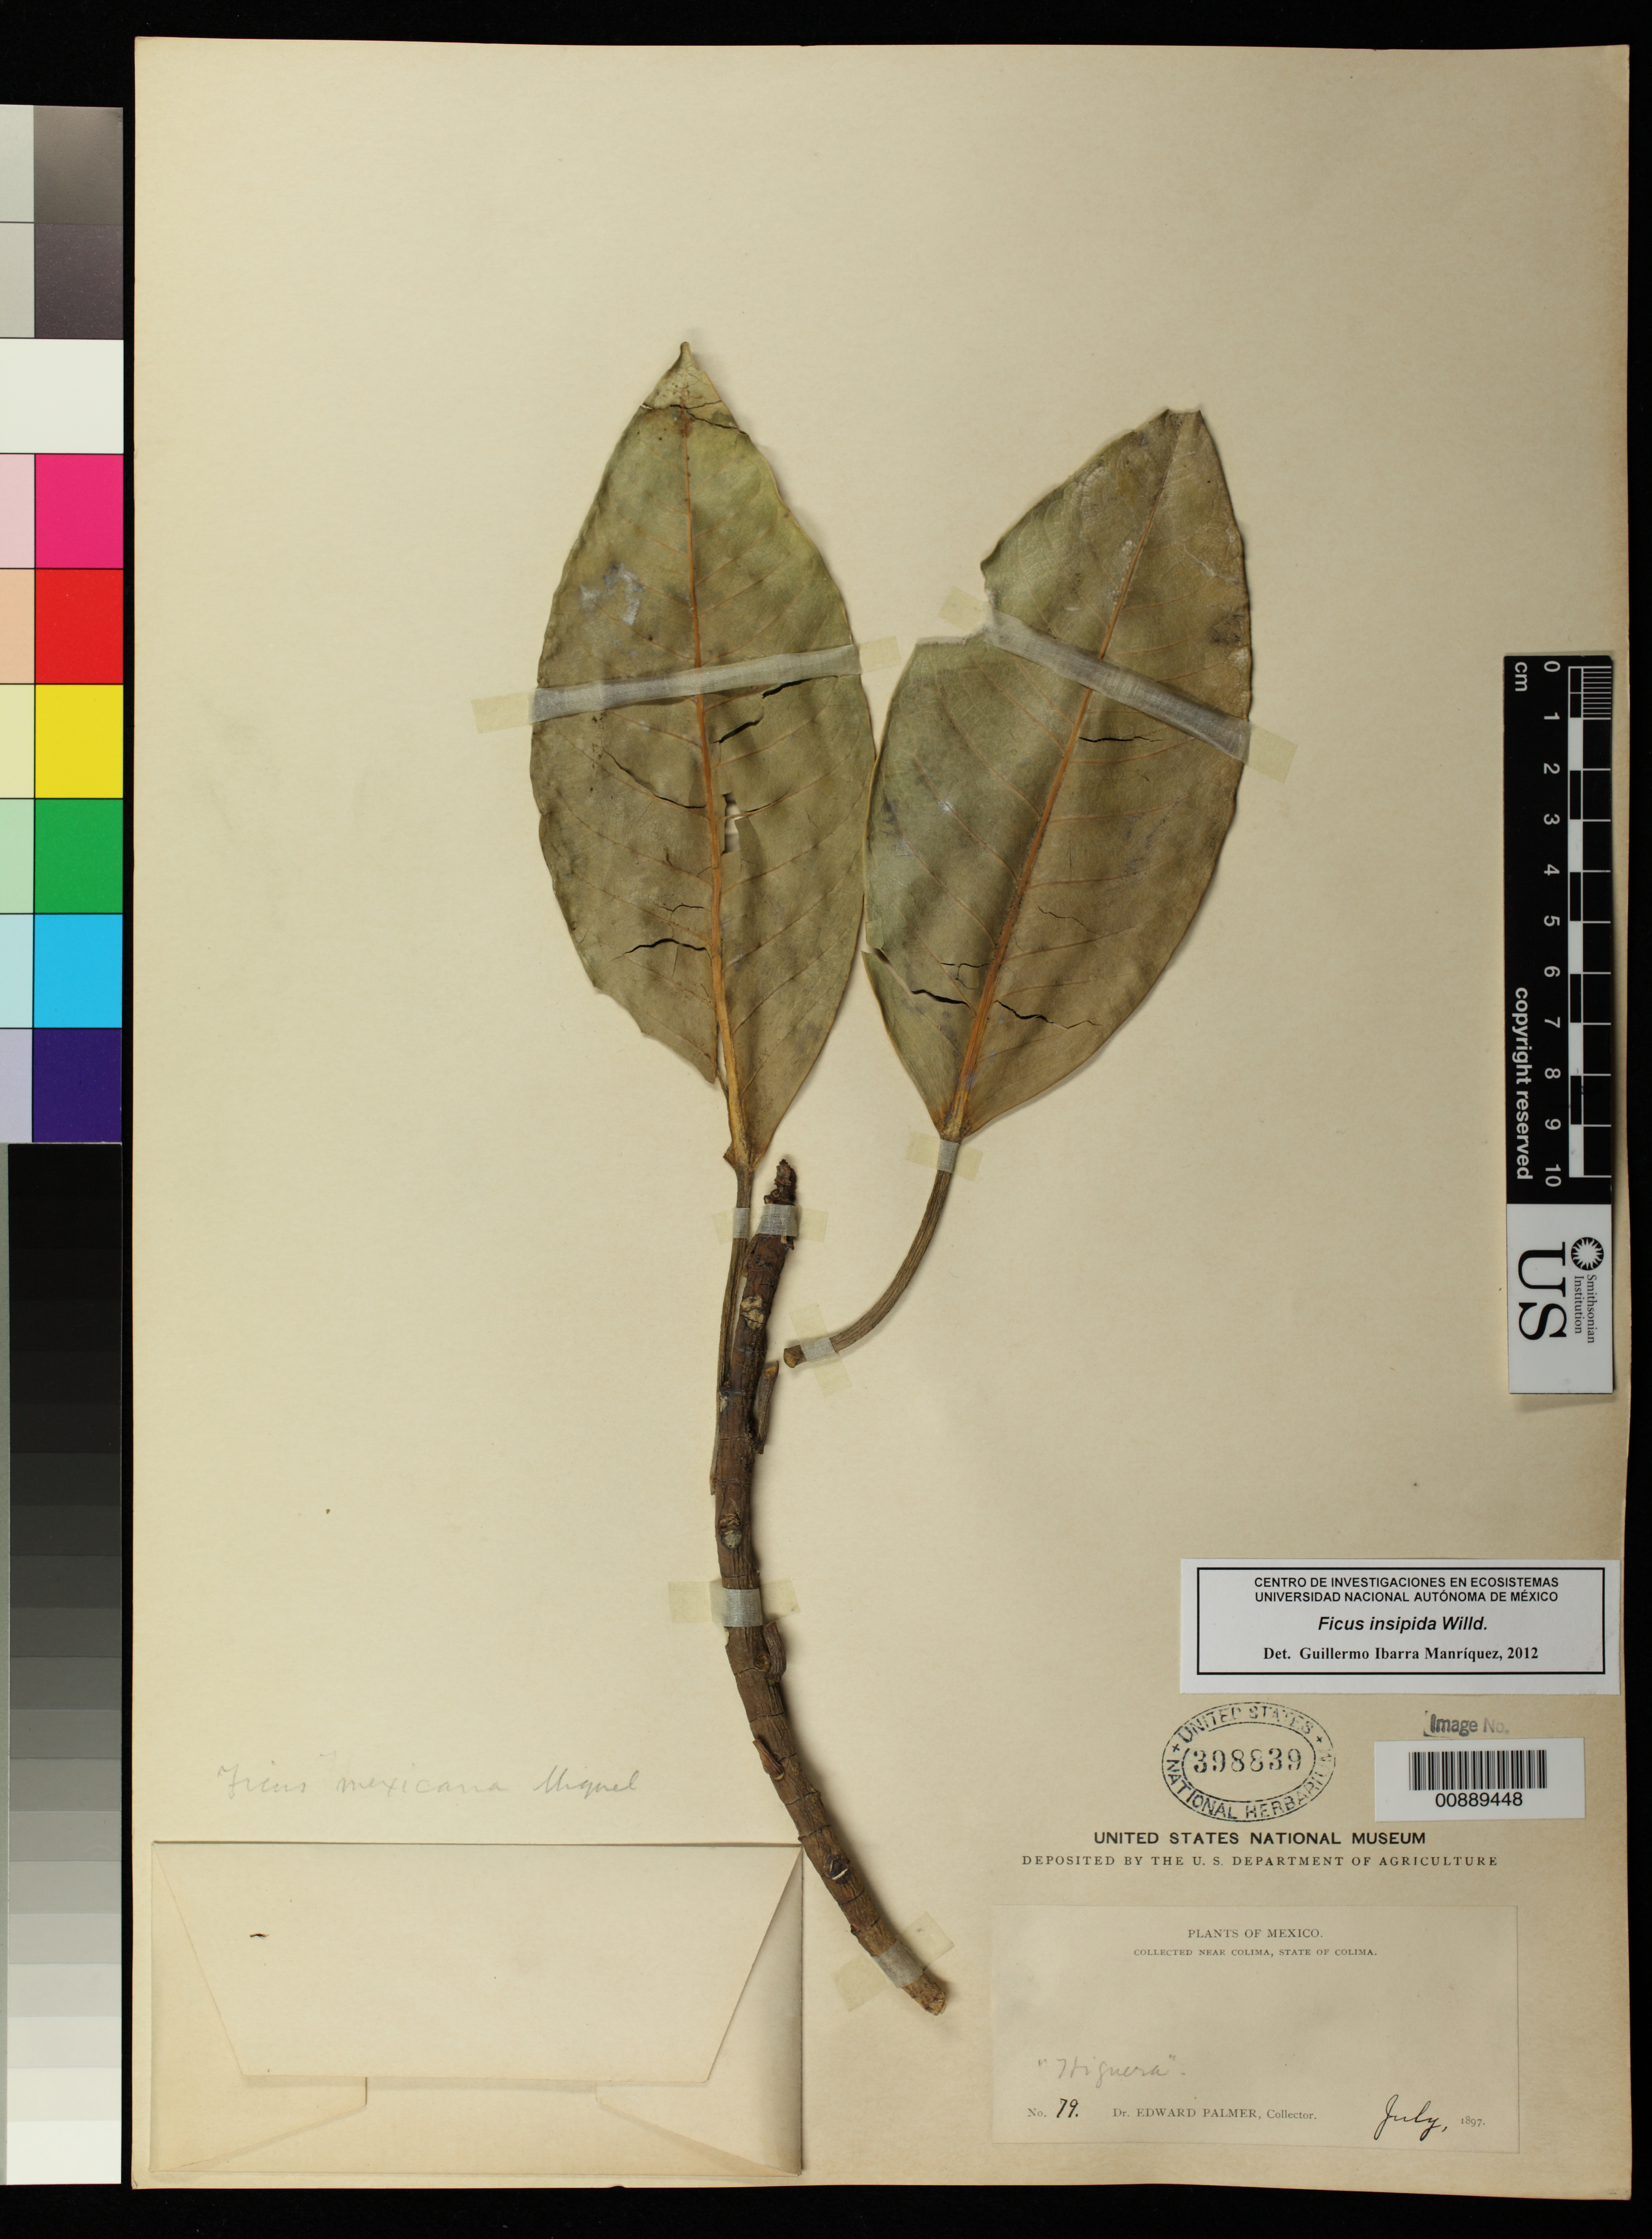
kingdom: Plantae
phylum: Tracheophyta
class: Magnoliopsida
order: Rosales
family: Moraceae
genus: Ficus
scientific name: Ficus insipida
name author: Willd.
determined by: Manriquez, G. I.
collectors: E. Palmer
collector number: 79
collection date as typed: Jul 1897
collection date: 1897-07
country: Mexico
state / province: Colima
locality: Near Colima, Colima.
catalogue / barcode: US 398839